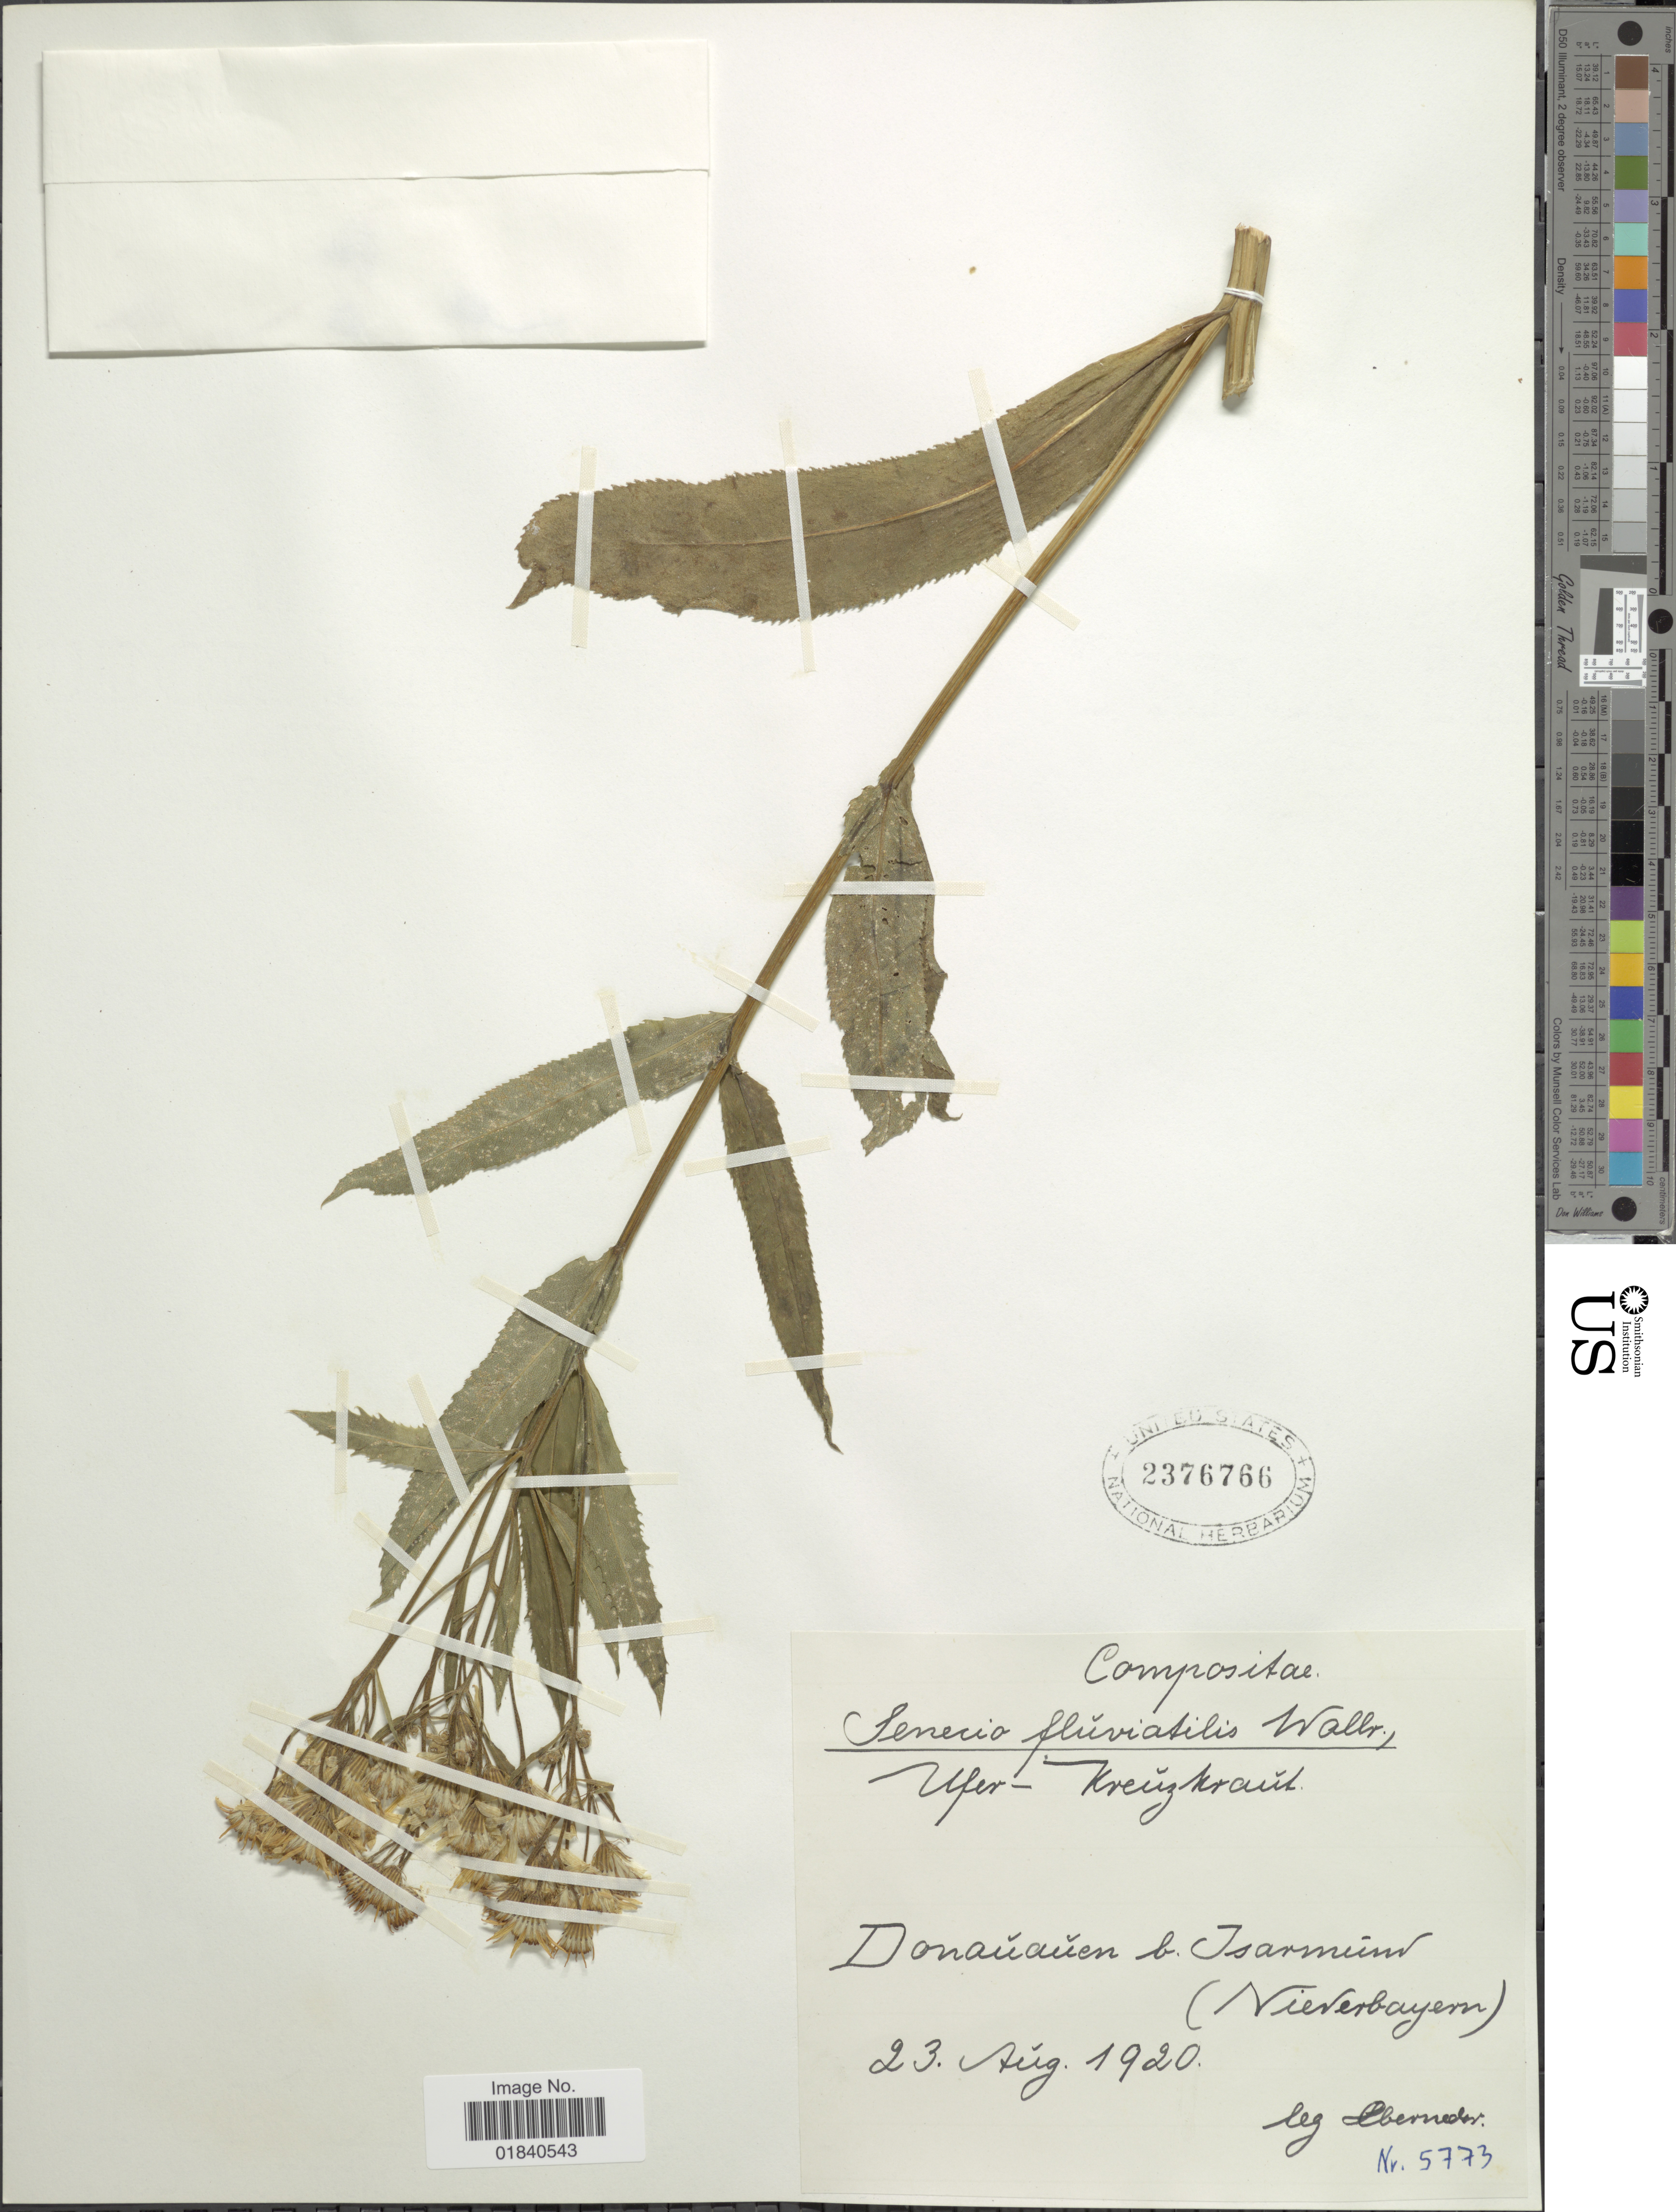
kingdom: Plantae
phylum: Tracheophyta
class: Magnoliopsida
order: Asterales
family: Asteraceae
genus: Senecio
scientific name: Senecio sarracenicus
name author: L.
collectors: -- Aberneder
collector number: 5773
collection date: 1920-08-23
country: Germany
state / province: Bavaria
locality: Donauauen b. Isarmum (Niederbayern) [interpreted]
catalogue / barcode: US 2376766